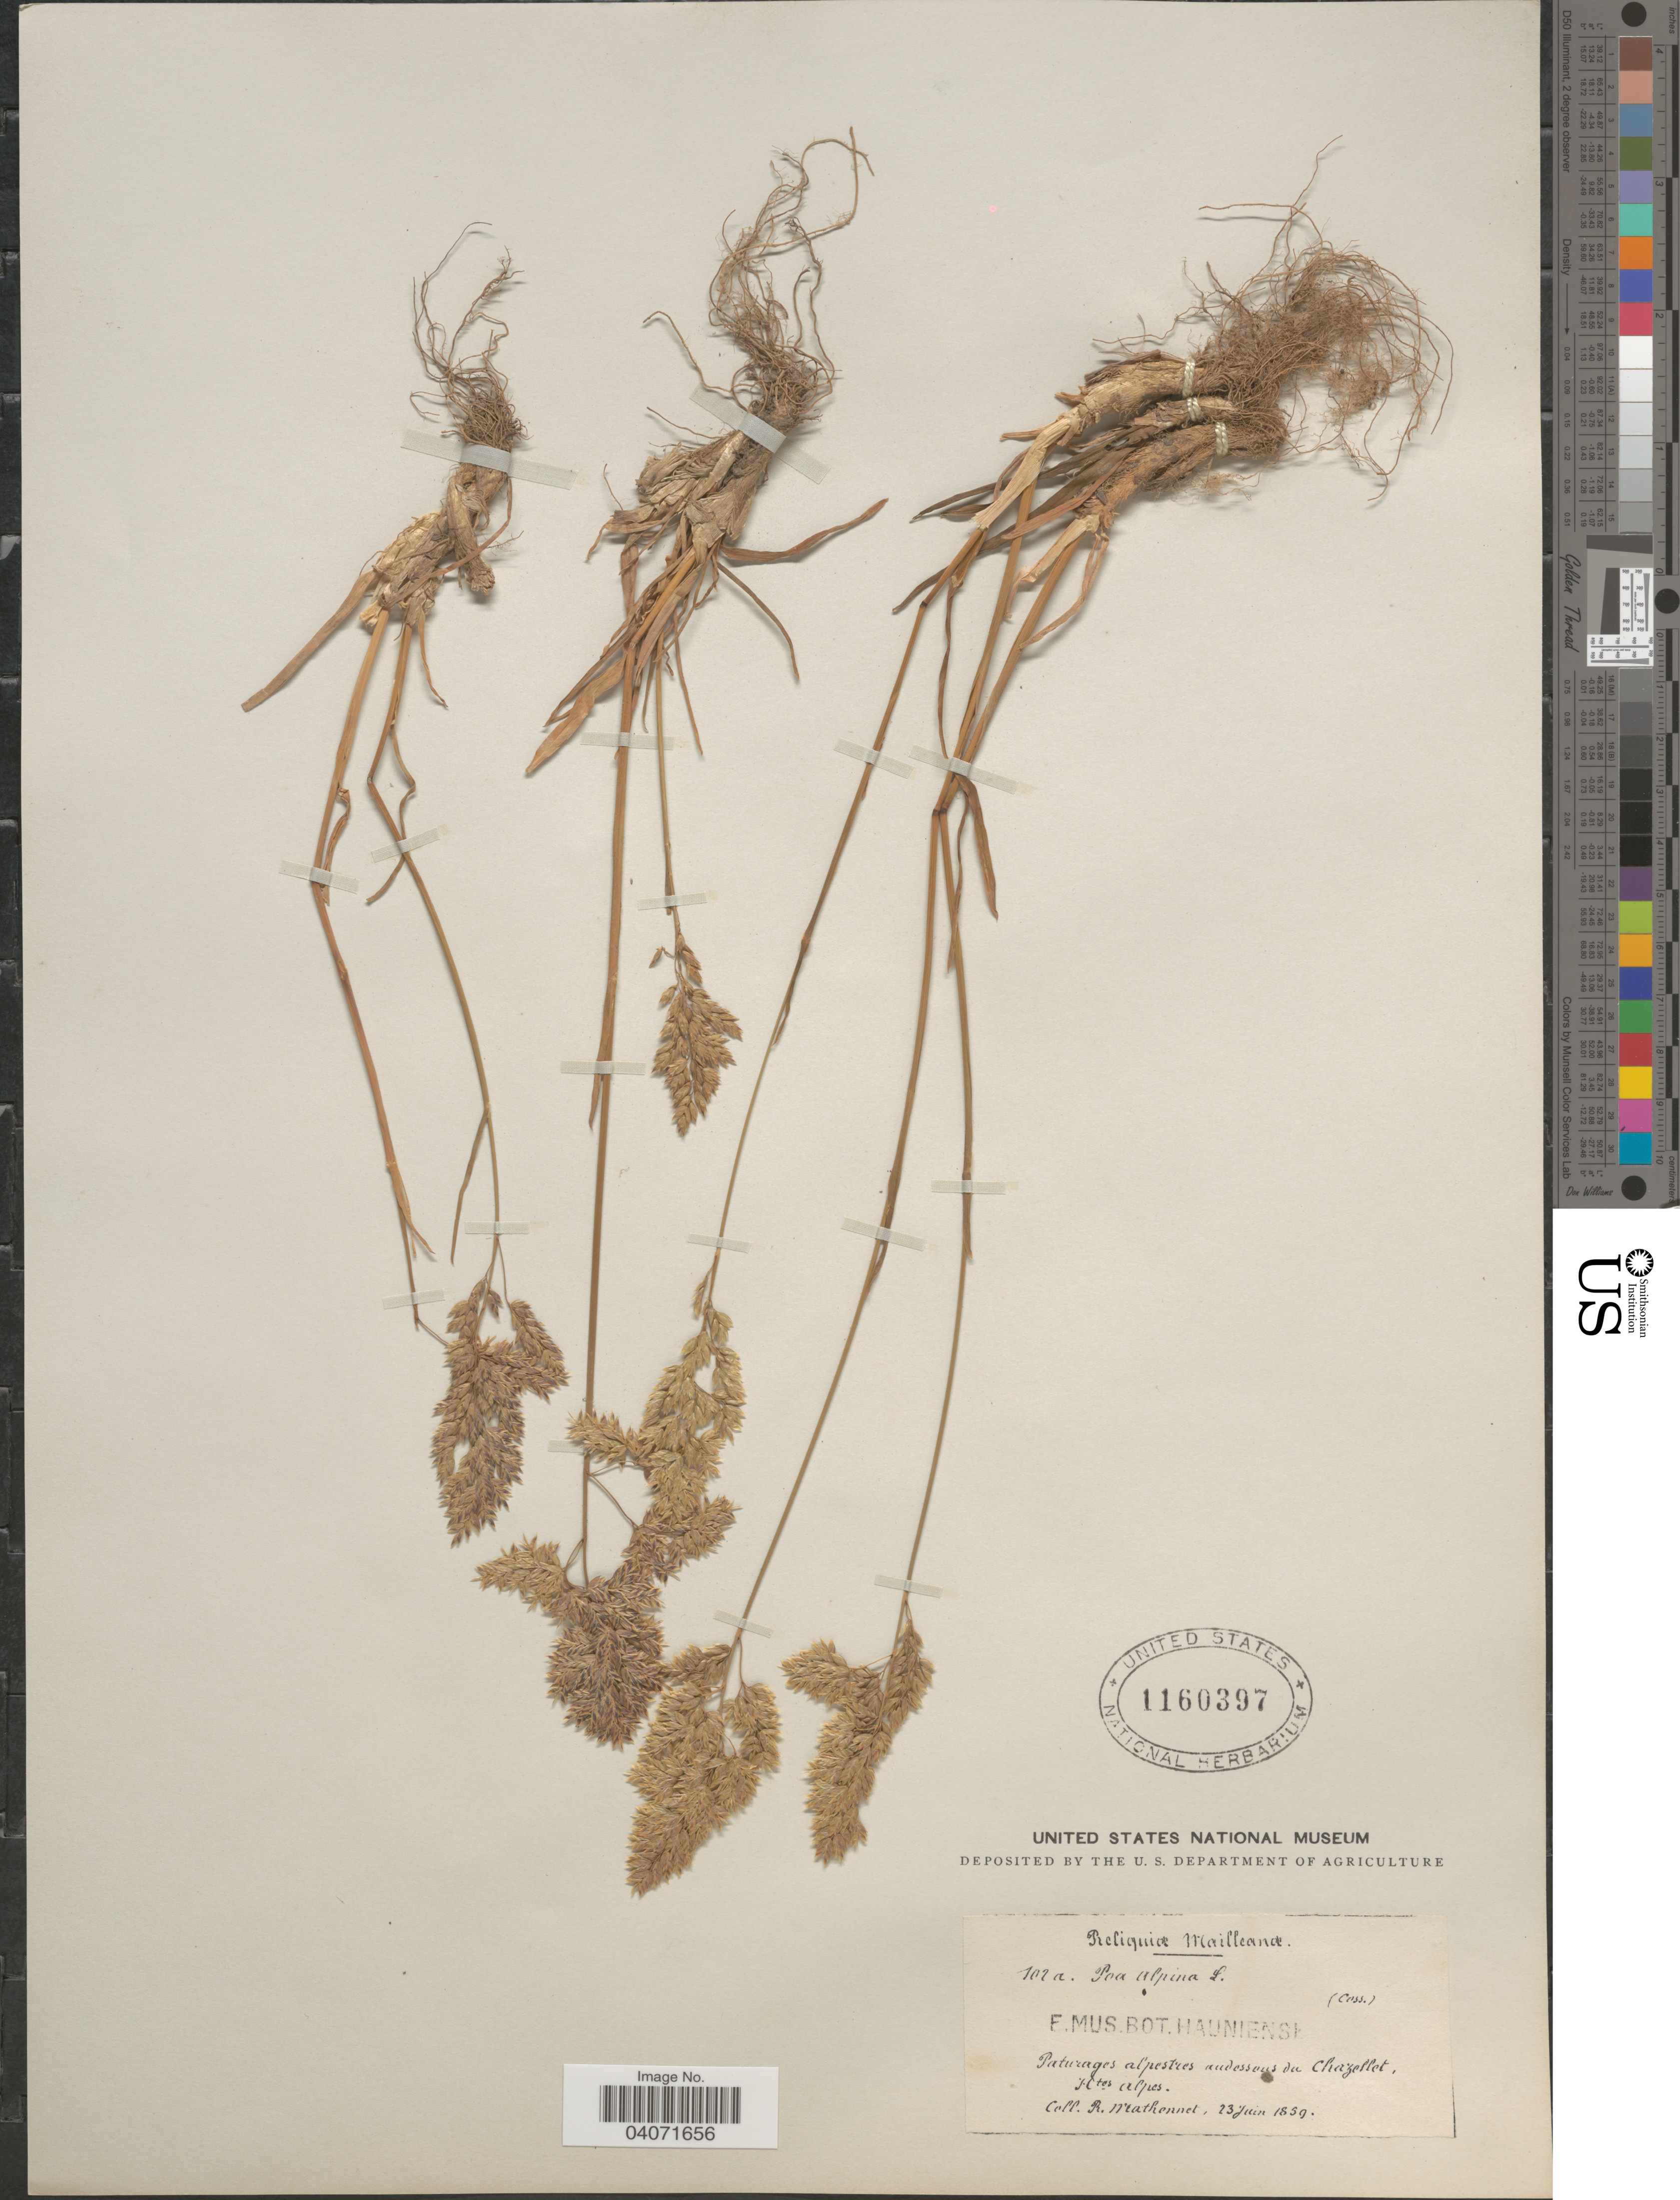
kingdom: Plantae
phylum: Tracheophyta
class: Liliopsida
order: Poales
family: Poaceae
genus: Poa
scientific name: Poa alpina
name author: L.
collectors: R. Mathonnet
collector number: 102a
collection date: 1859-06-23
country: France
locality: Paturages alpestres audessus du Chazellet, Htes. Alpes.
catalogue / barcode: US 1160397